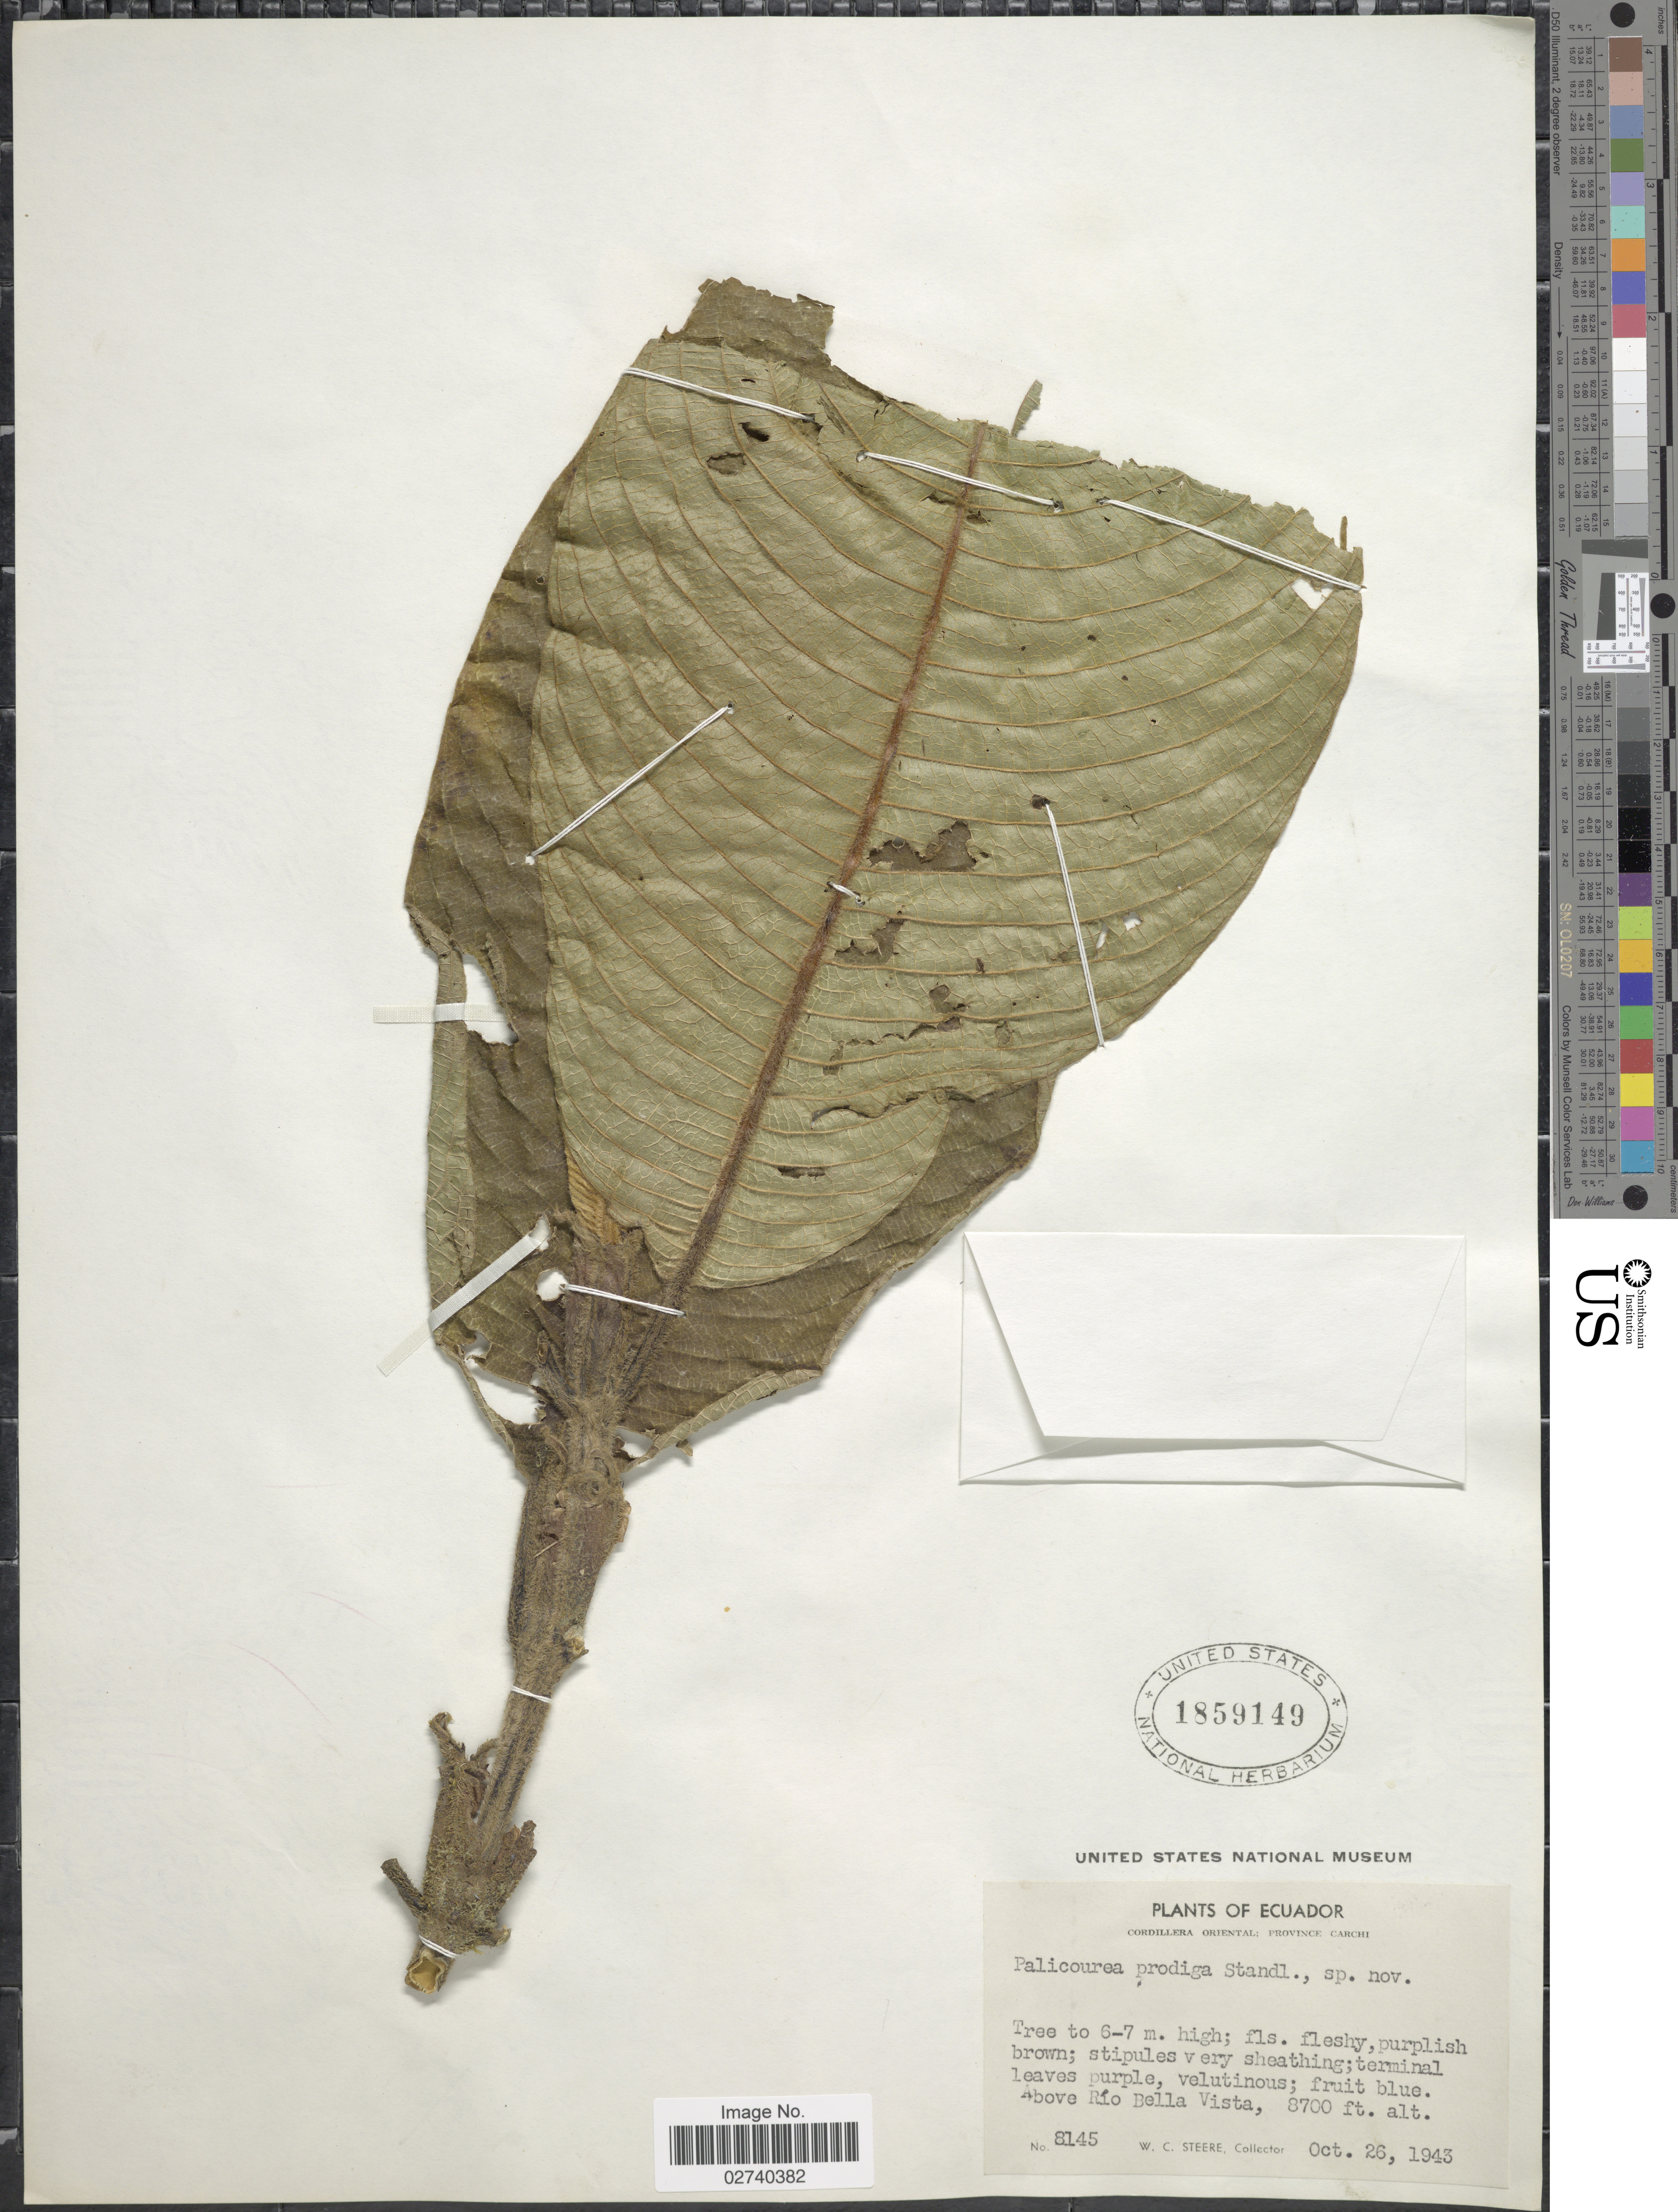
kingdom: Plantae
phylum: Tracheophyta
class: Magnoliopsida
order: Gentianales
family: Rubiaceae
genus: Palicourea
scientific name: Palicourea prodiga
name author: Standl. ex C.M. Taylor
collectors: W. C. Steere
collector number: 8145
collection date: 1943-10-26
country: Ecuador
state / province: Carchi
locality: Cordillera Oriental. Above Río Bella Vista.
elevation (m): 2652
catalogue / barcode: US 1859149